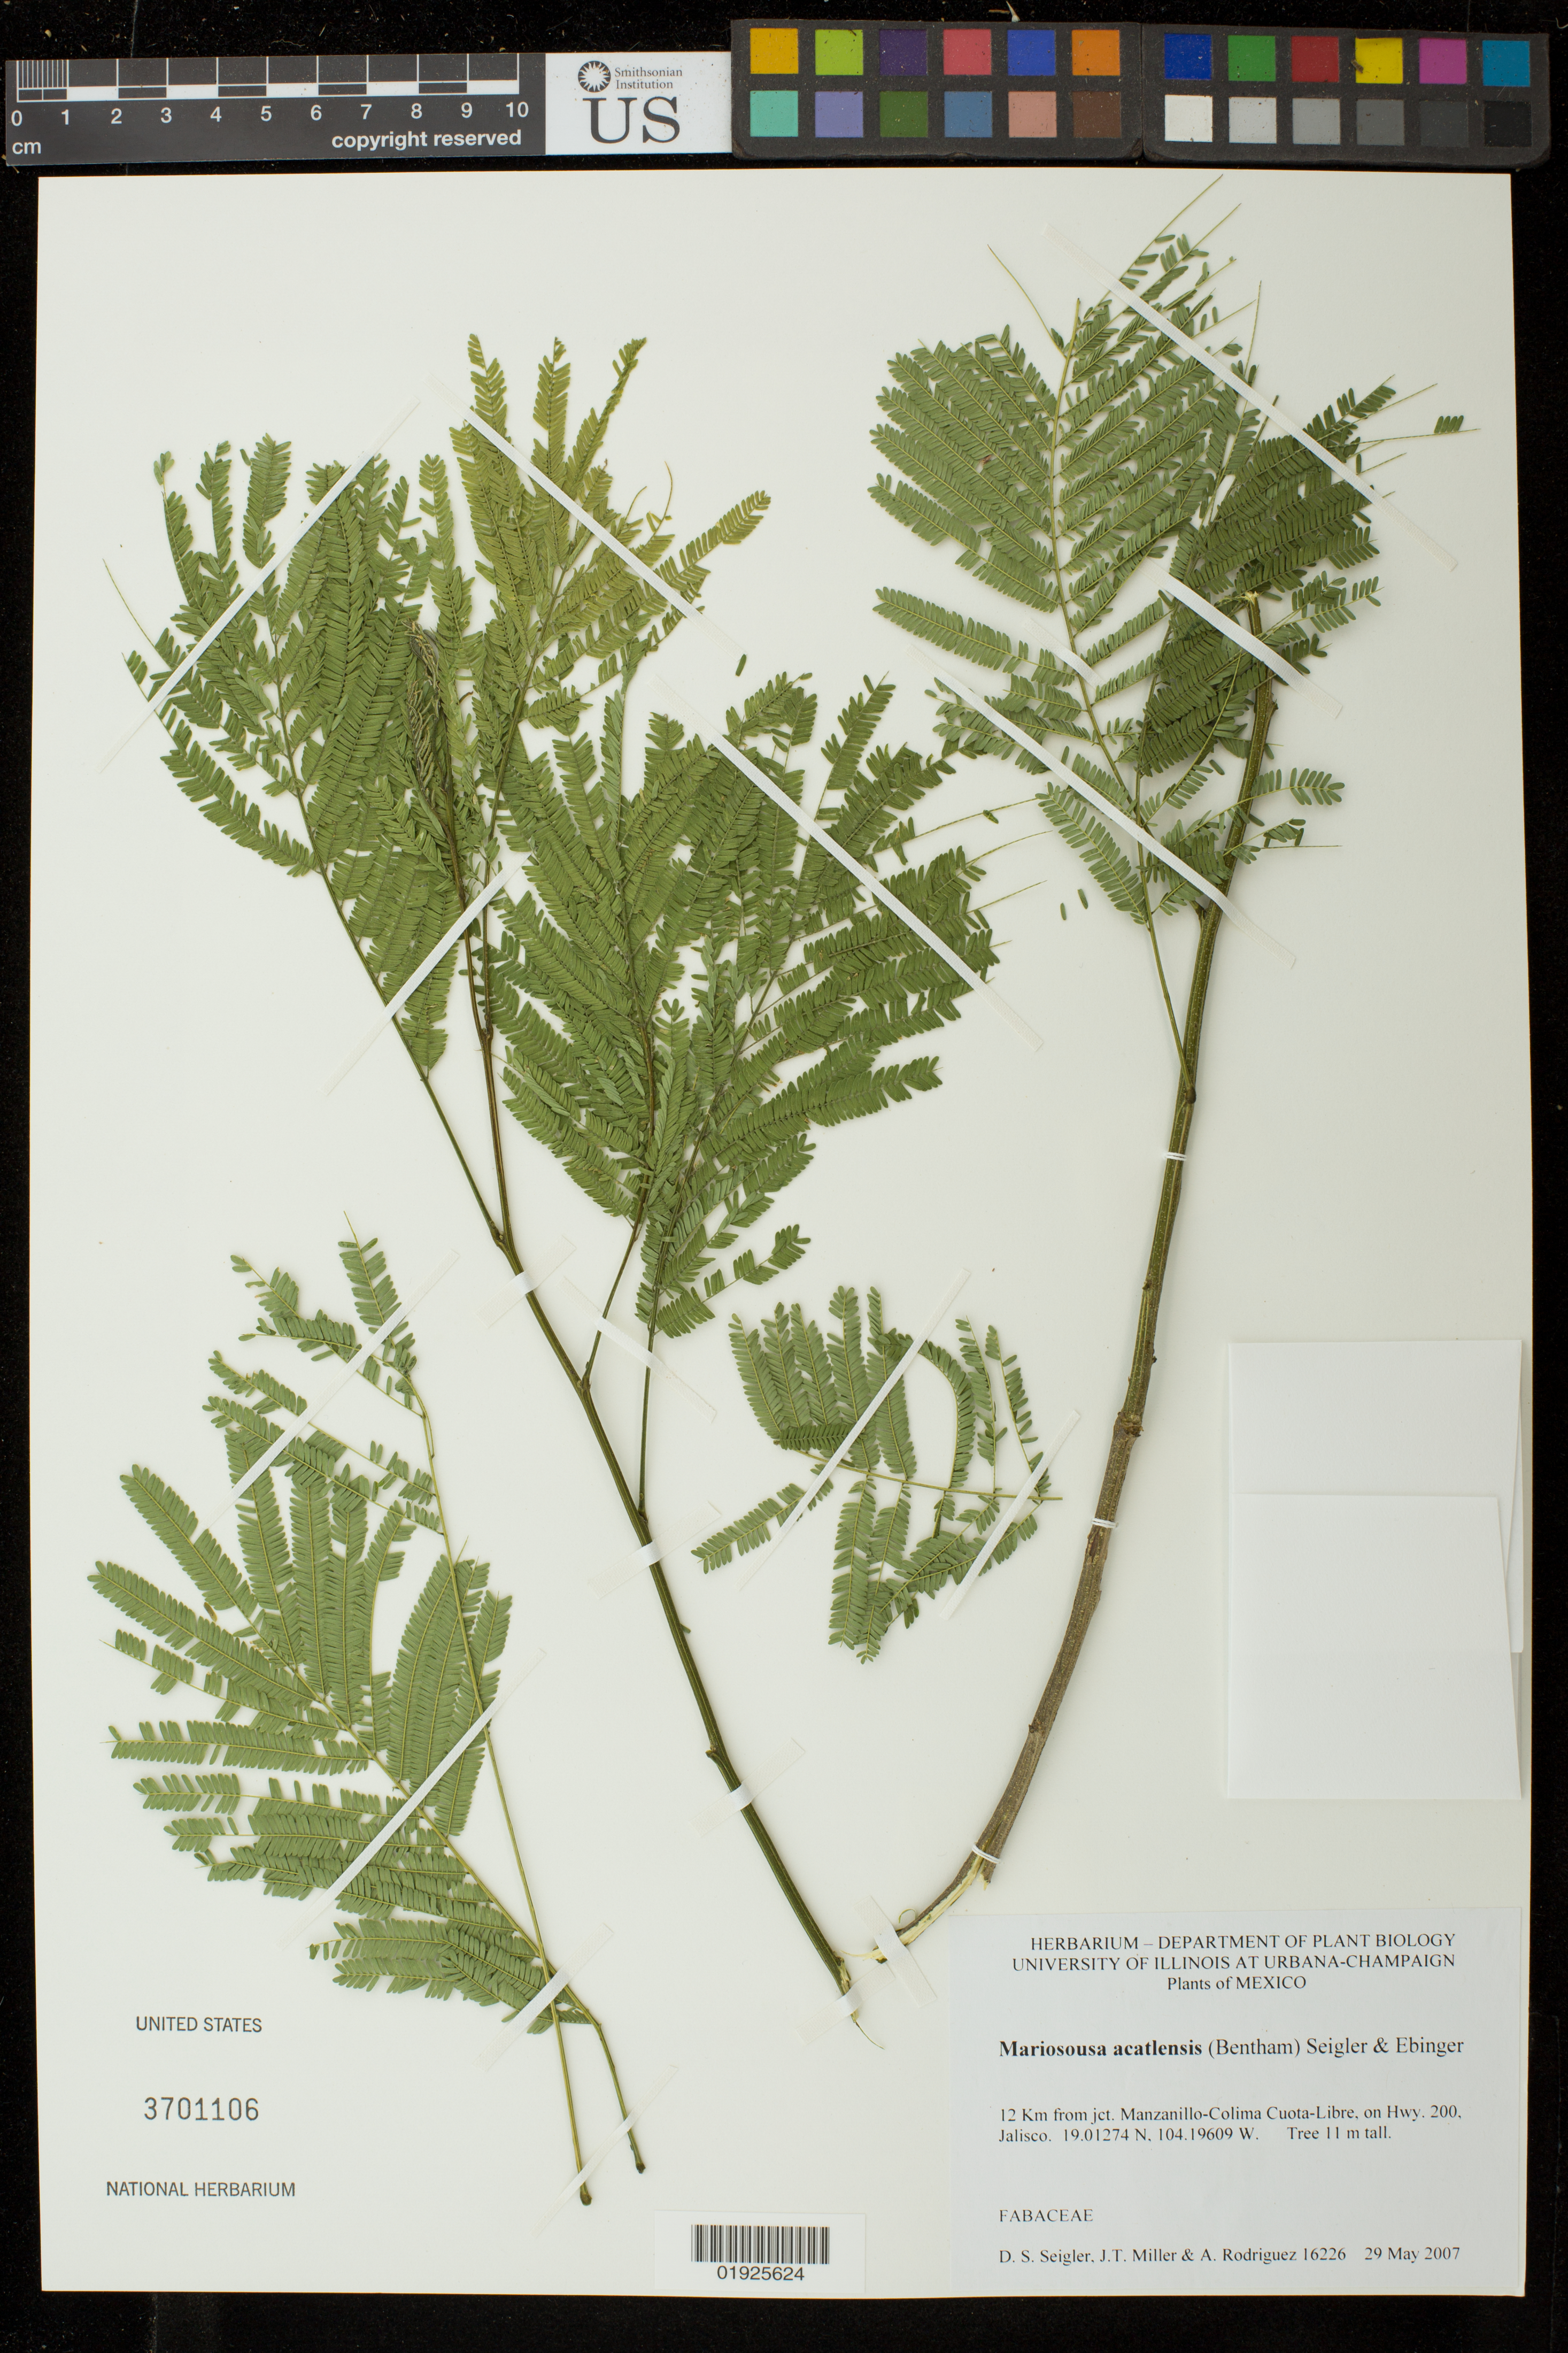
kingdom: Plantae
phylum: Tracheophyta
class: Magnoliopsida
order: Fabales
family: Fabaceae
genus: Mariosousa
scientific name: Mariosousa acatlensis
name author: (Benth.) Seigler & Ebinger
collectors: D. S. Seigler, J. T. Miller & A. Rodríguez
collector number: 16266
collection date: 2007-05-29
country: Mexico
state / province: Jalisco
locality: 12 km from jct. Manzanillo-Colima Cuota-Libre on Hwy 200.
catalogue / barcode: US 3701106